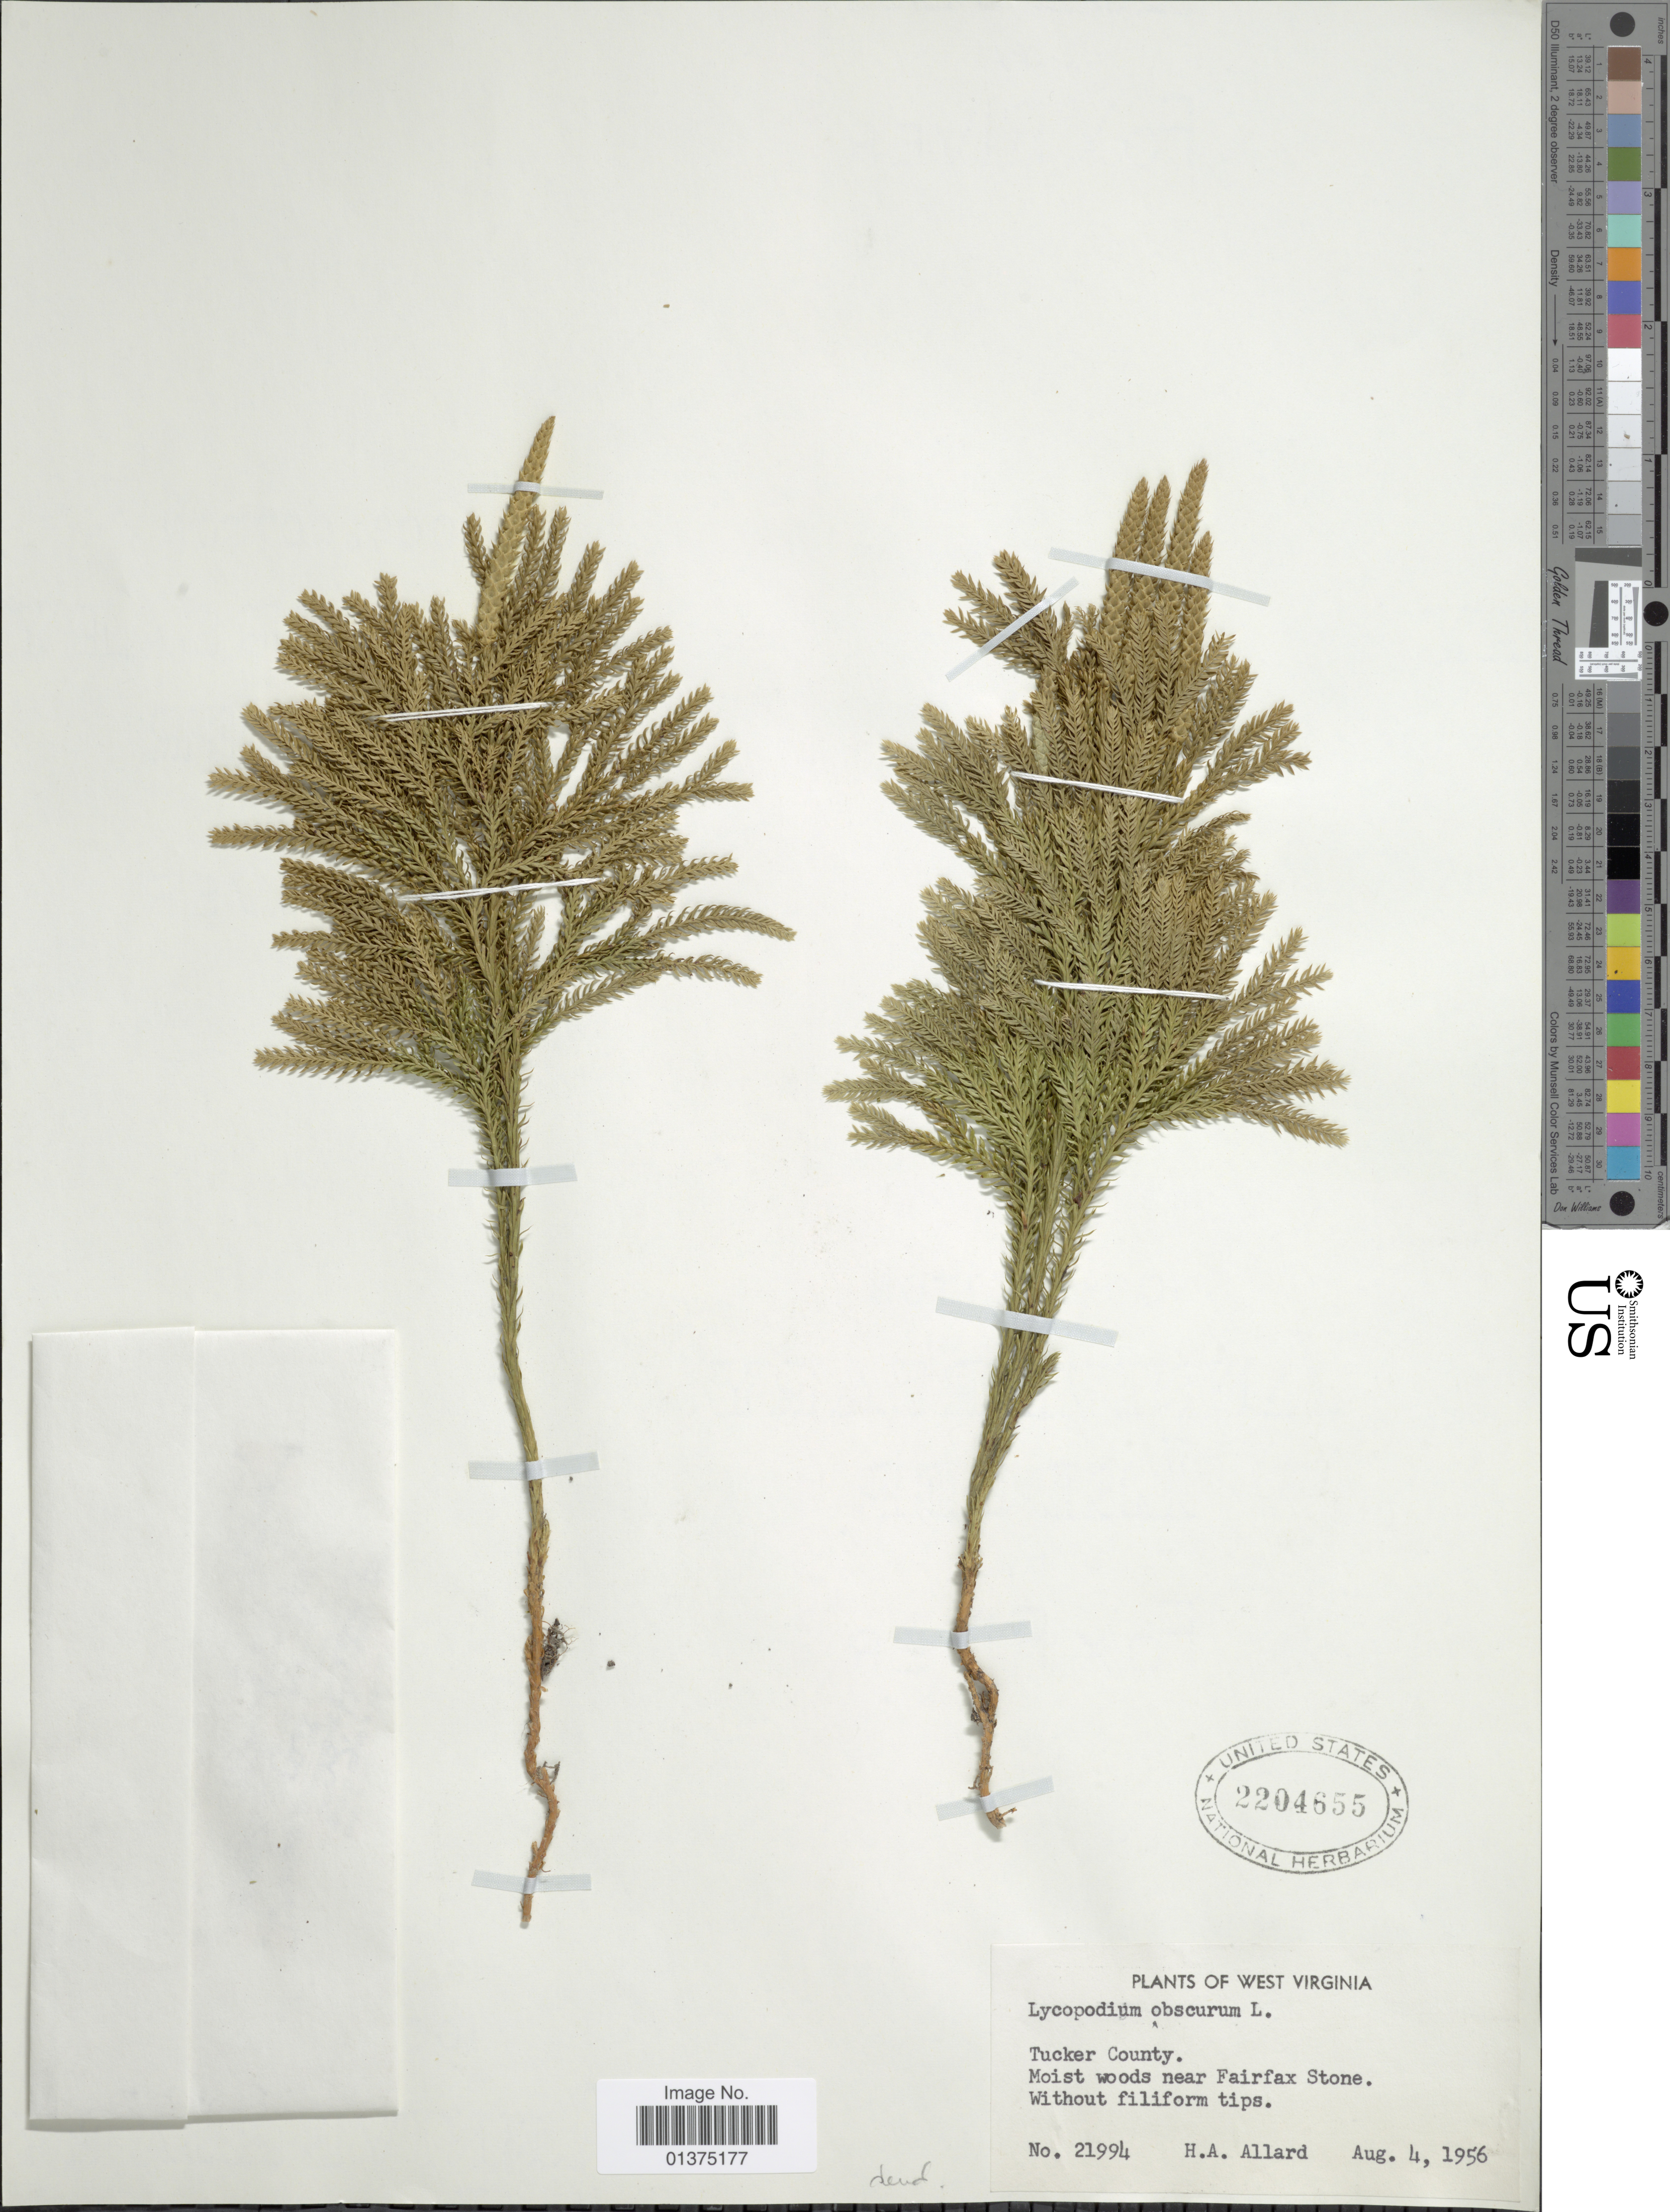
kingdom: Plantae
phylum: Tracheophyta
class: Lycopodiopsida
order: Lycopodiales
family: Lycopodiaceae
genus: Dendrolycopodium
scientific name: Dendrolycopodium dendroideum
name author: (Michx.) A. Haines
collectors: H. A. Allard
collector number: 21994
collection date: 1956-08-04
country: United States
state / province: West Virginia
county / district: Tucker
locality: Moist woods near Fairfax Stone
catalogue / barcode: US 2204655